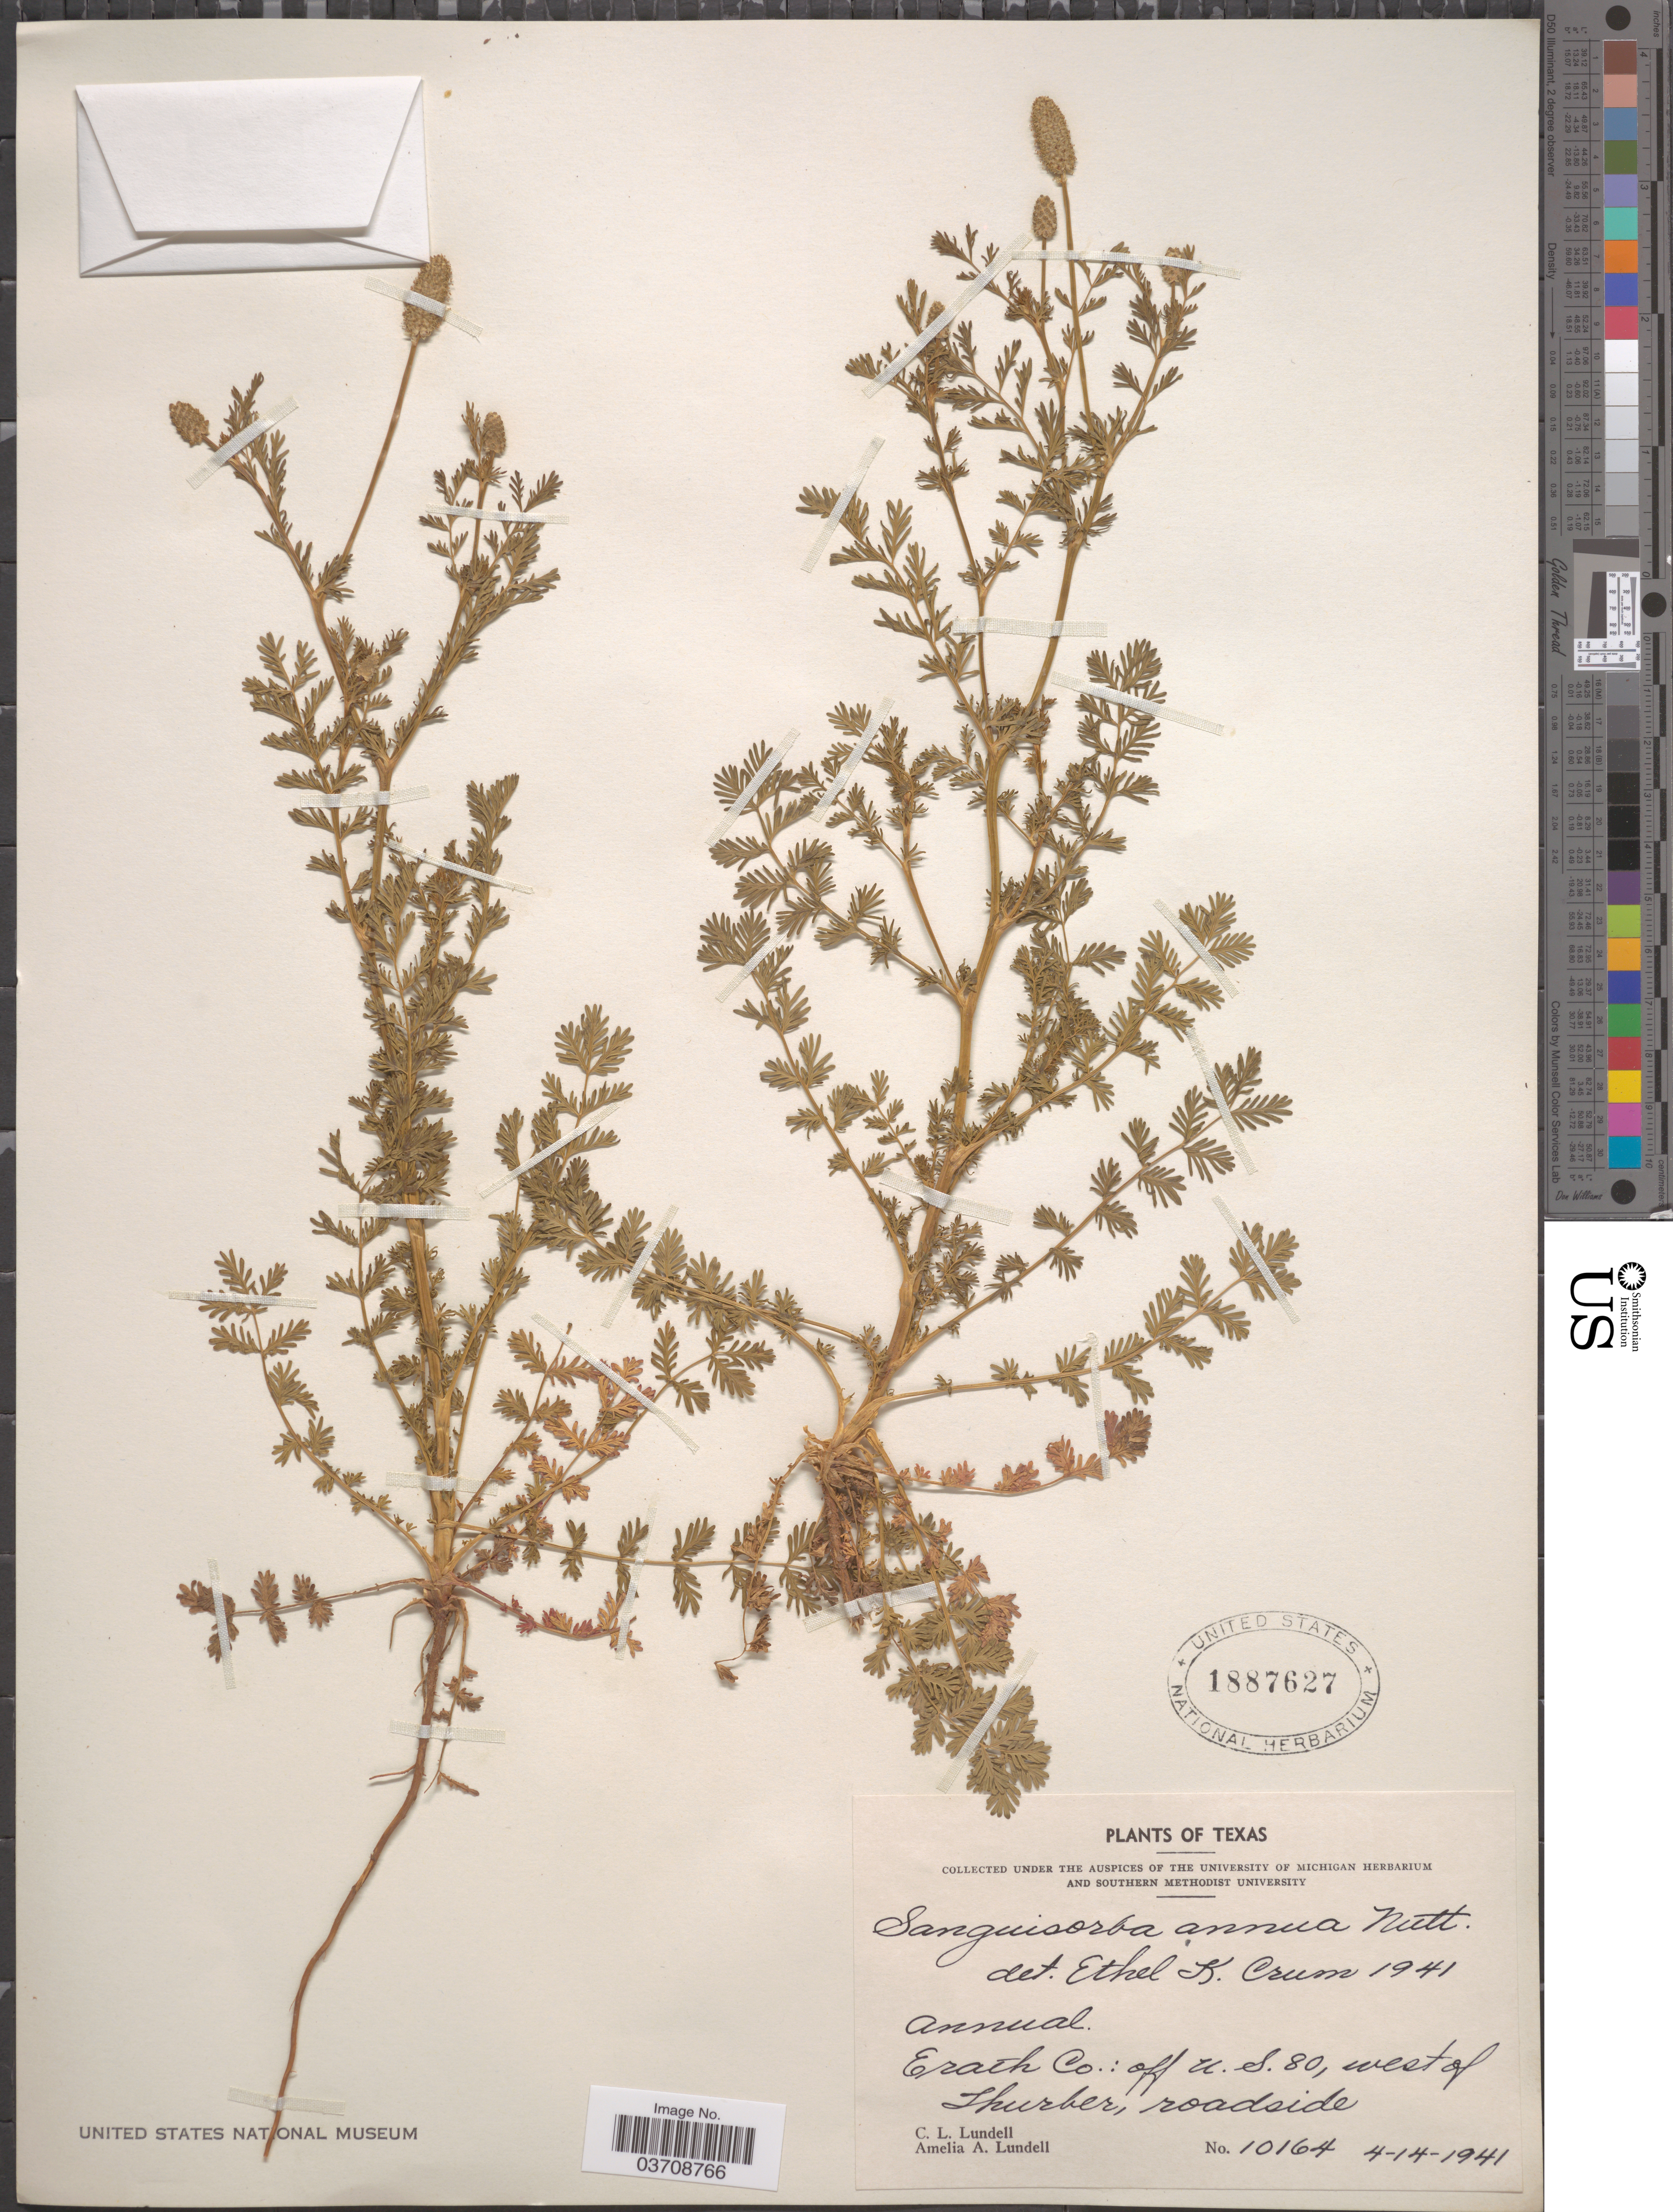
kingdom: Plantae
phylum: Tracheophyta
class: Magnoliopsida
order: Rosales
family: Rosaceae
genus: Sanguisorba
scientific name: Sanguisorba annua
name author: (Nutt. ex Hook.) Torr. & A. Gray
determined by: Strong, Mark T., (BOT), Smithsonian Institution - National Museum of Natural History (UNITED STATES)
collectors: C. L. Lundell & A. A. Lundell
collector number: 10164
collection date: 1941-04-14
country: United States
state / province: Texas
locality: Erath Co.: off U.S. 80, west of Thurber, roadside.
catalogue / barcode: US 1887627